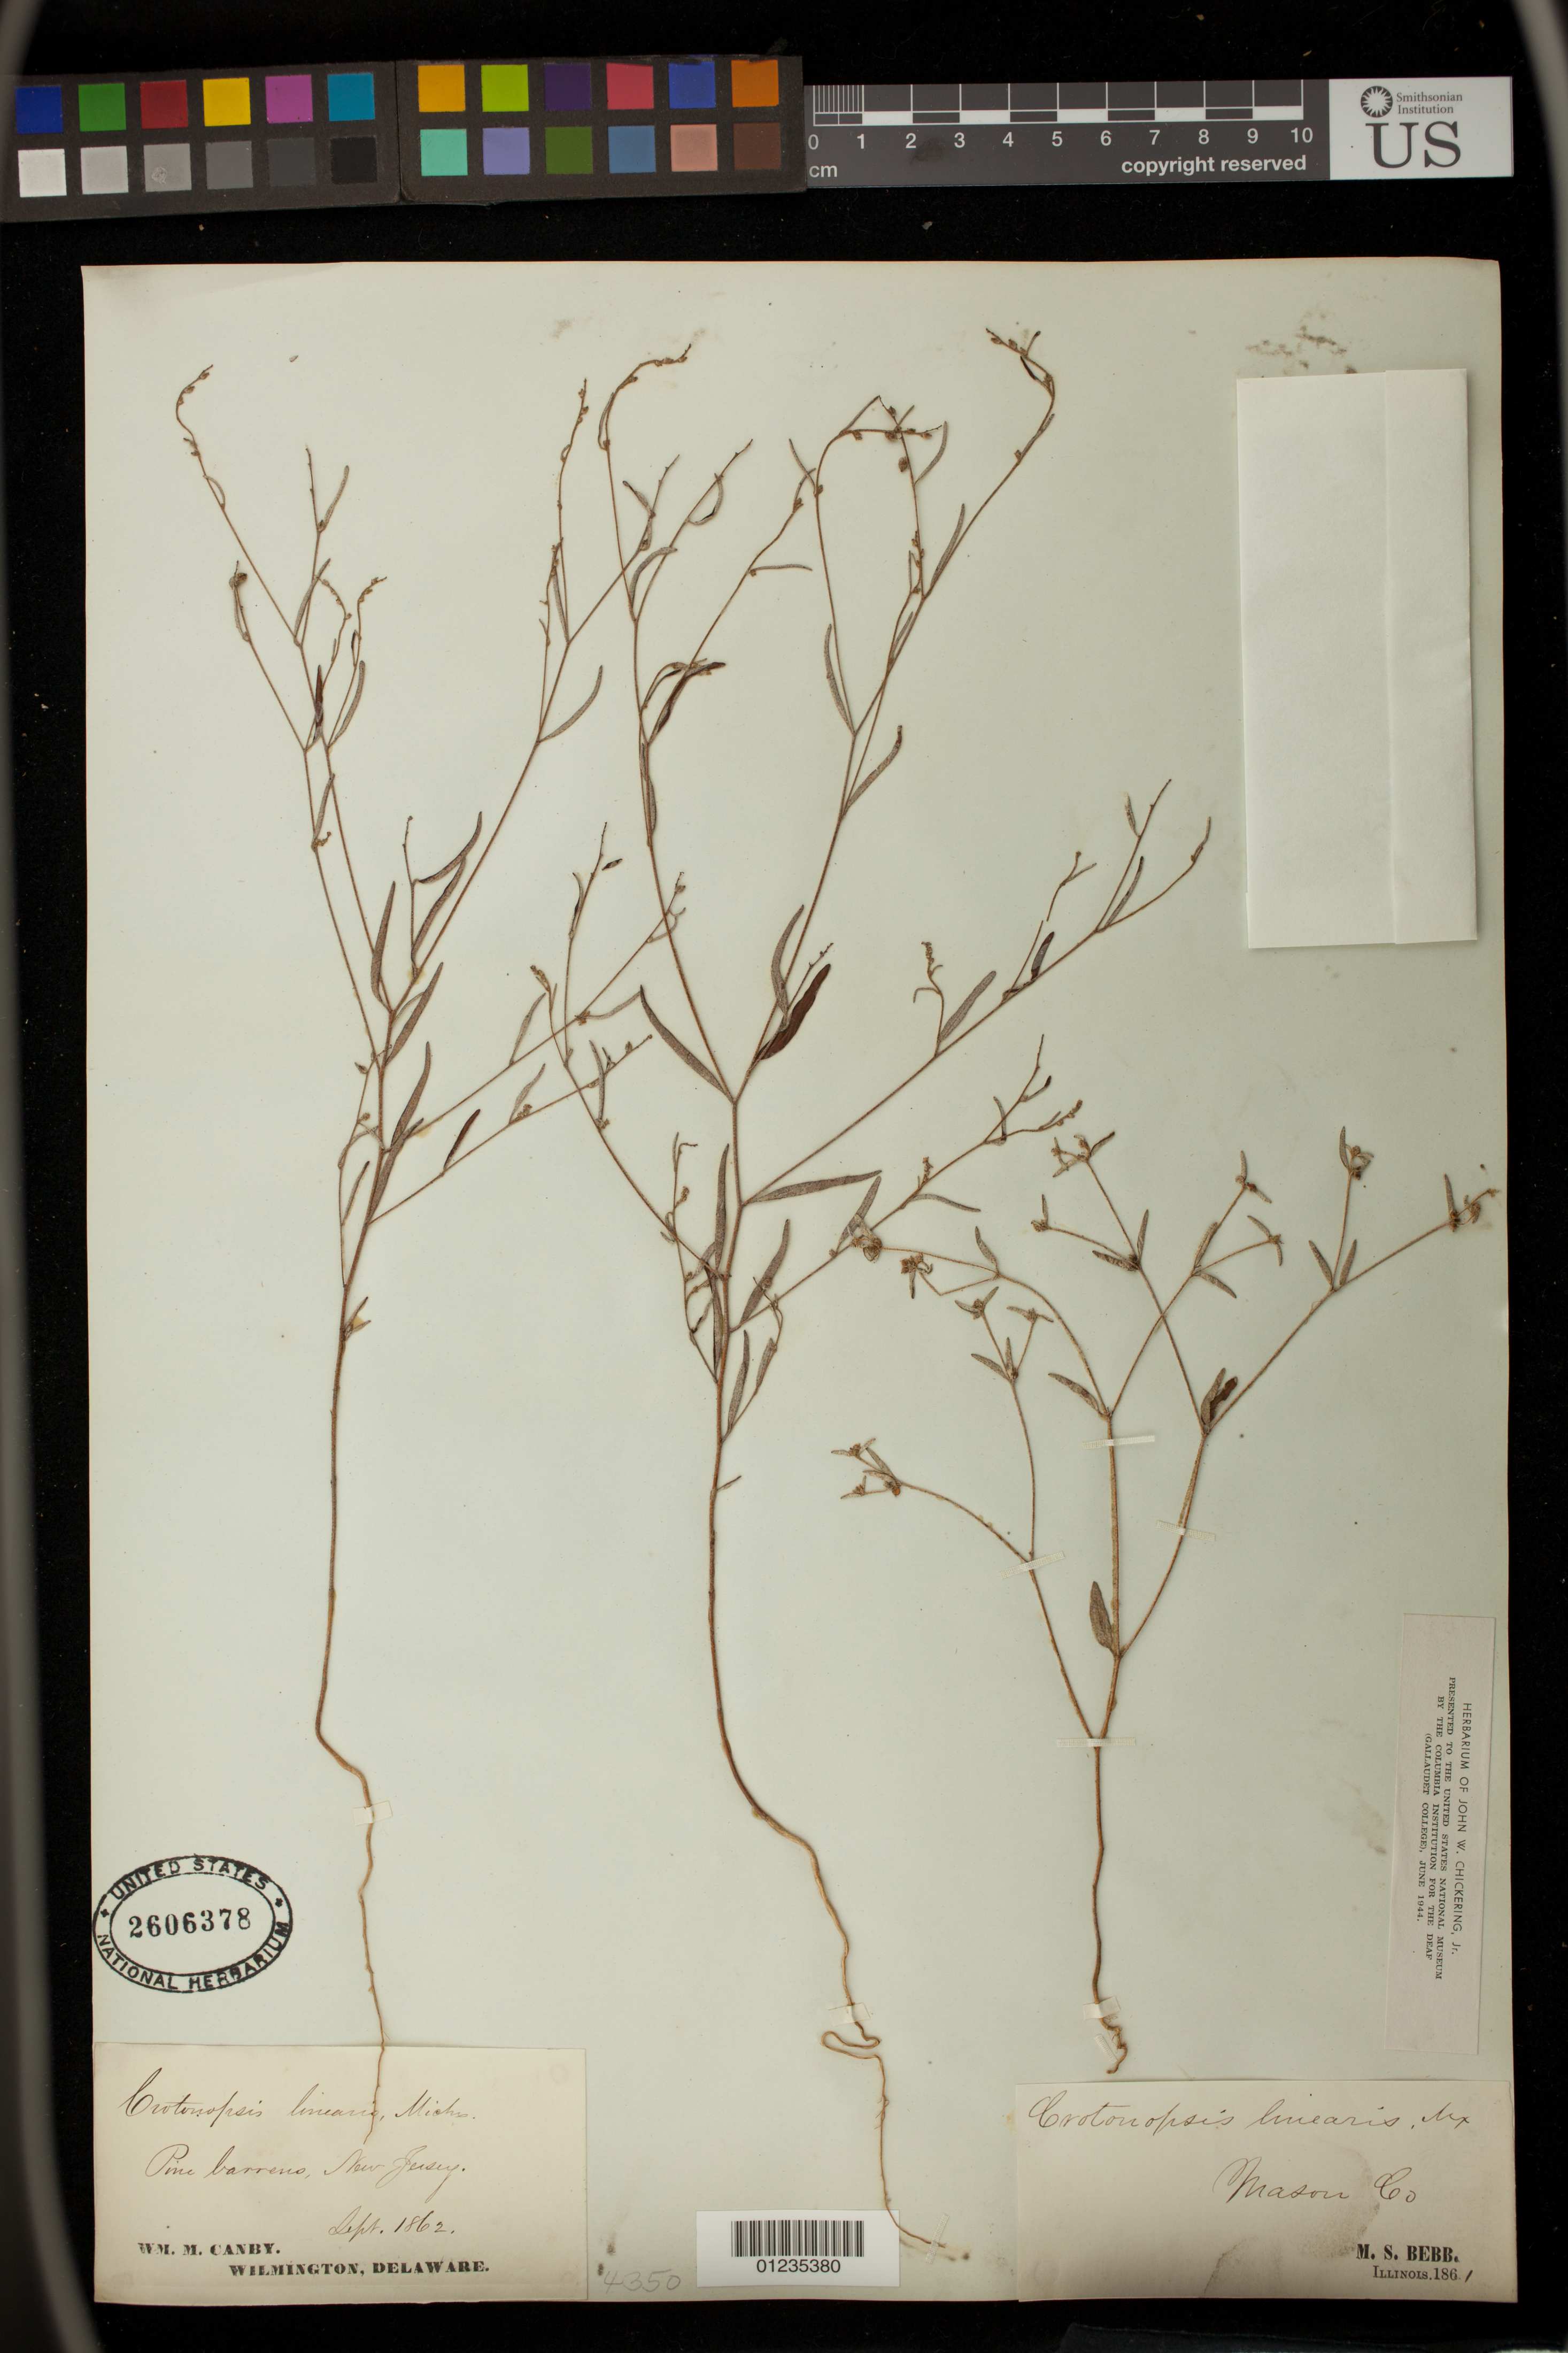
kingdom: Plantae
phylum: Tracheophyta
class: Magnoliopsida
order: Malpighiales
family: Euphorbiaceae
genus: Crotonopsis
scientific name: Crotonopsis linearis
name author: Michx.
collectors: W. M. Canby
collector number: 4350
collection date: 1862-09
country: United States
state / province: New Jersey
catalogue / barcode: US 2606378